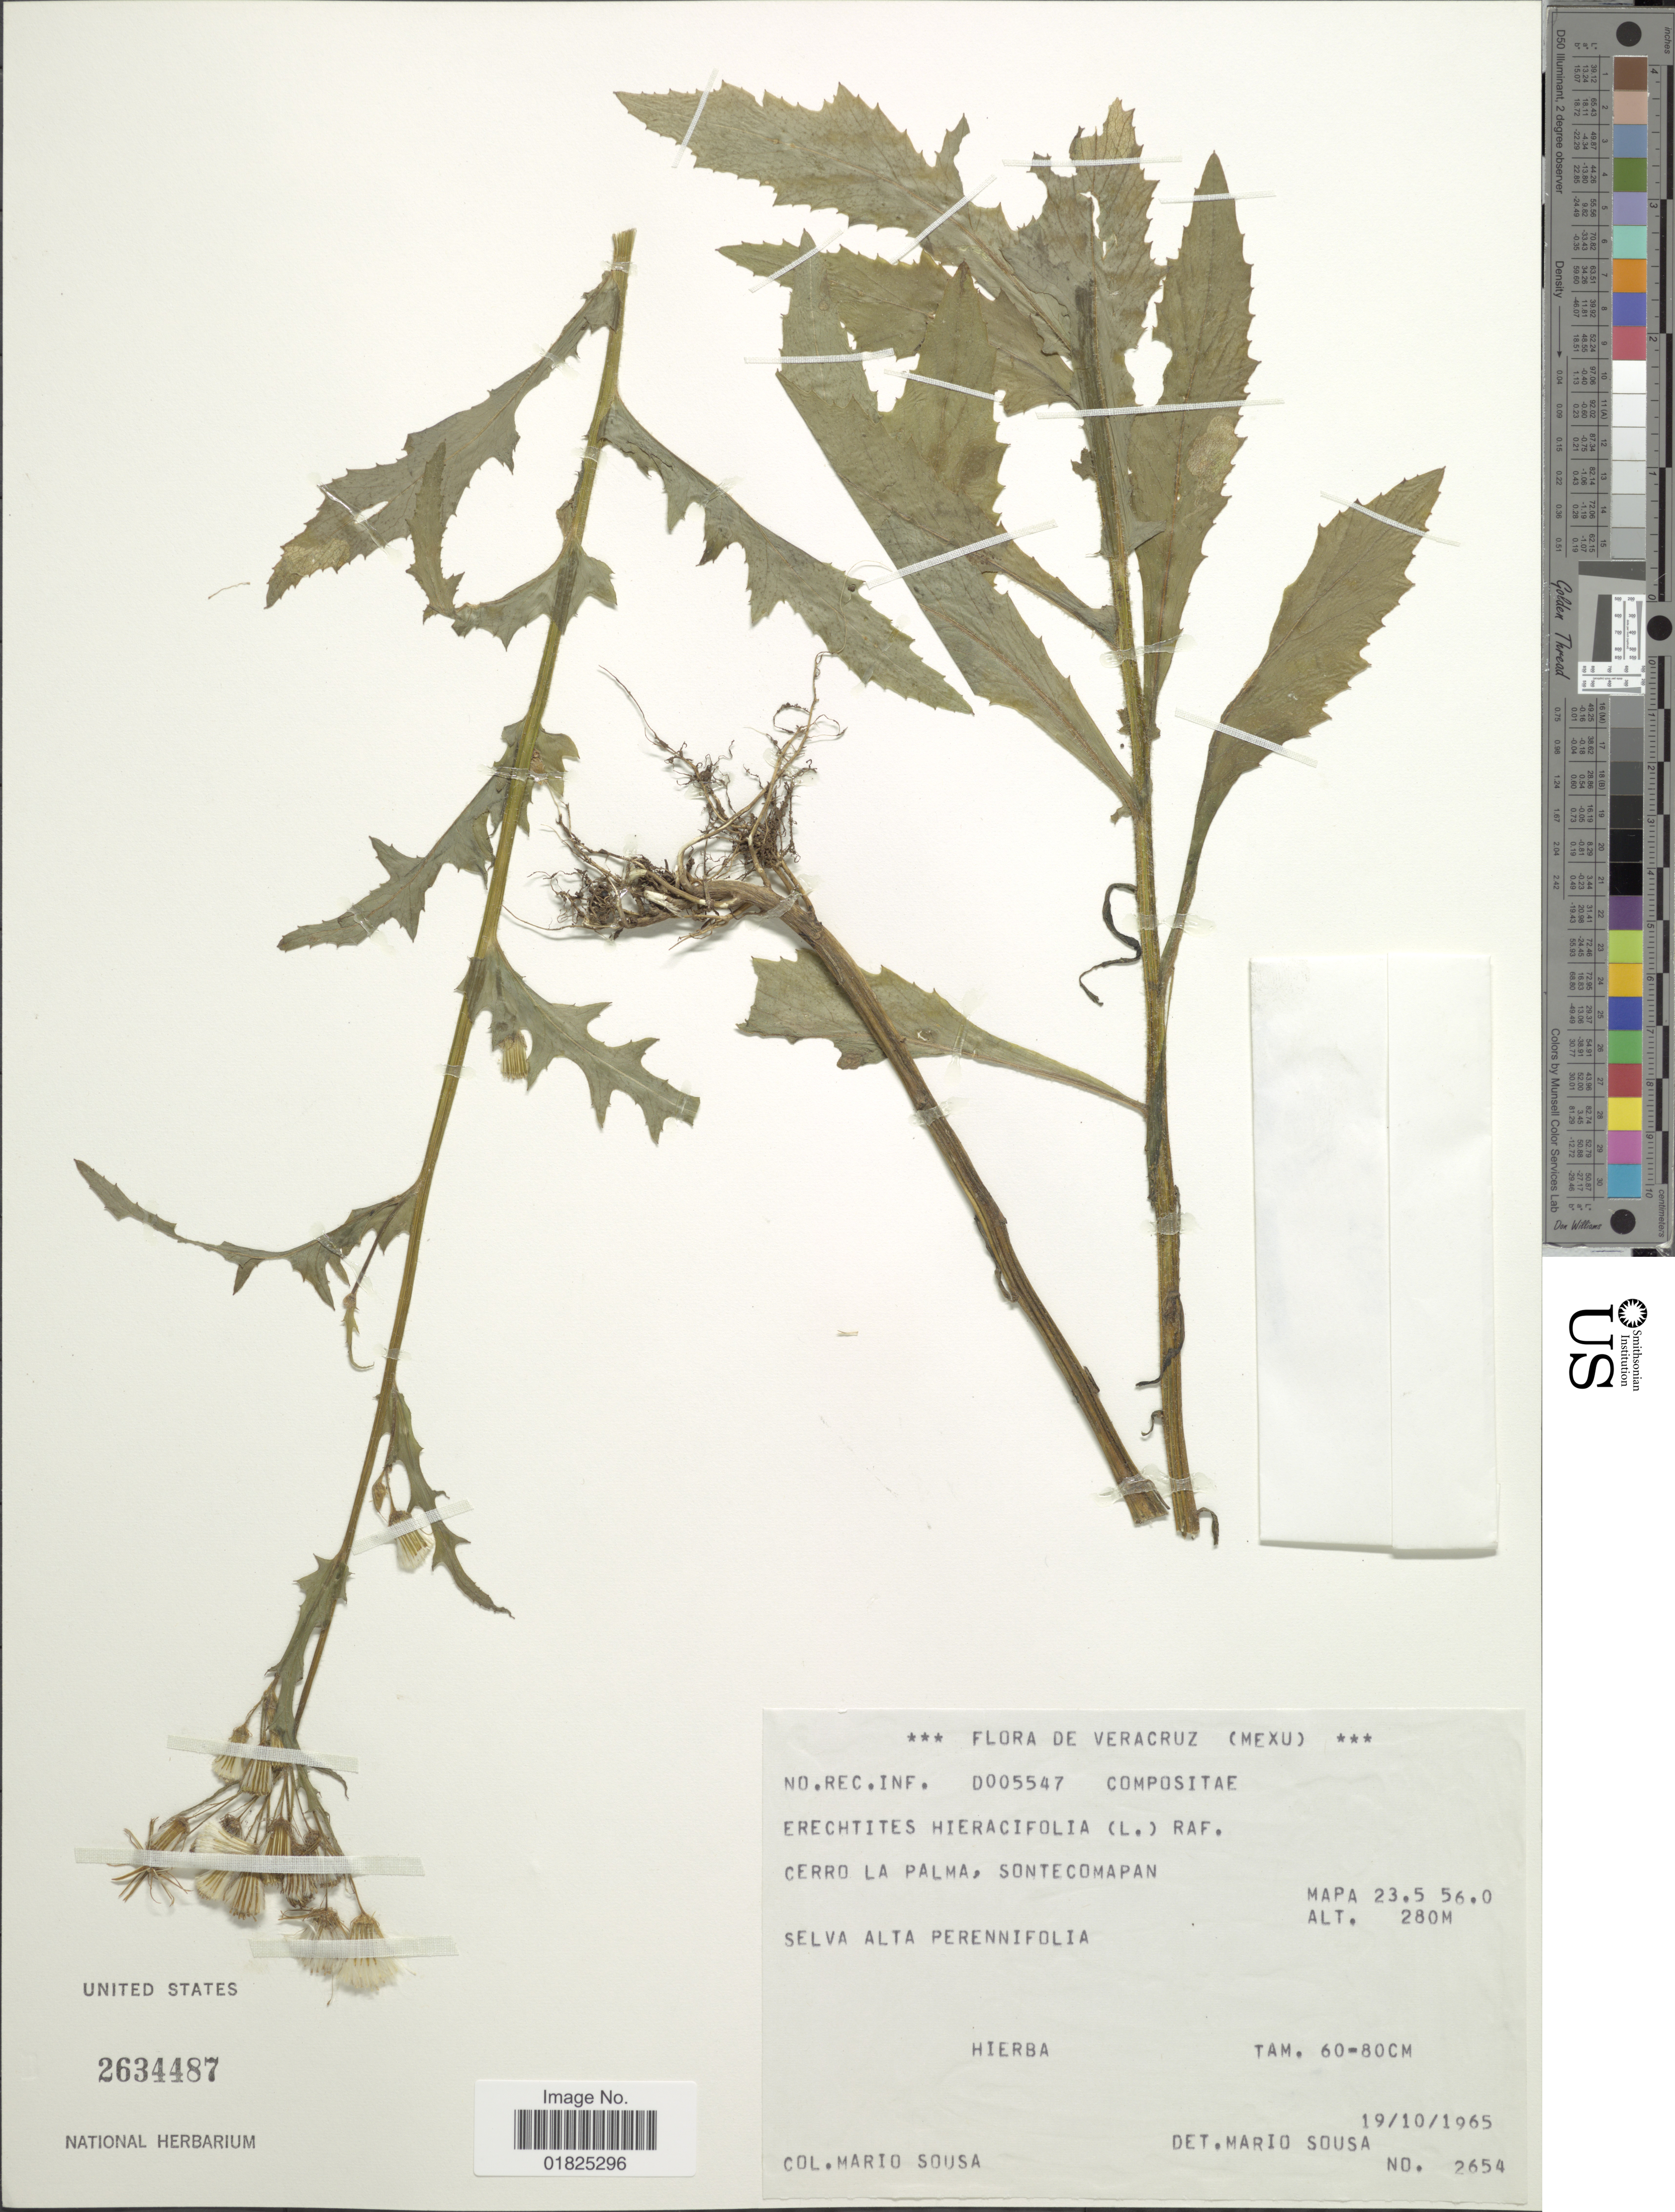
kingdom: Plantae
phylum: Tracheophyta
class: Magnoliopsida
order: Asterales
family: Asteraceae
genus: Erechtites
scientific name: Erechtites hieraciifolius var. cacaliodes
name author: (Fisch. ex Spreng.) Less. ex Griseb.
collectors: M. Sousa S.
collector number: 2654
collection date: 1965-10-19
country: Mexico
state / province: Veracruz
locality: Cerro La Palma, Sontecomapan. Mapa 23.5 56.0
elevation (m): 280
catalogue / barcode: US 2634487